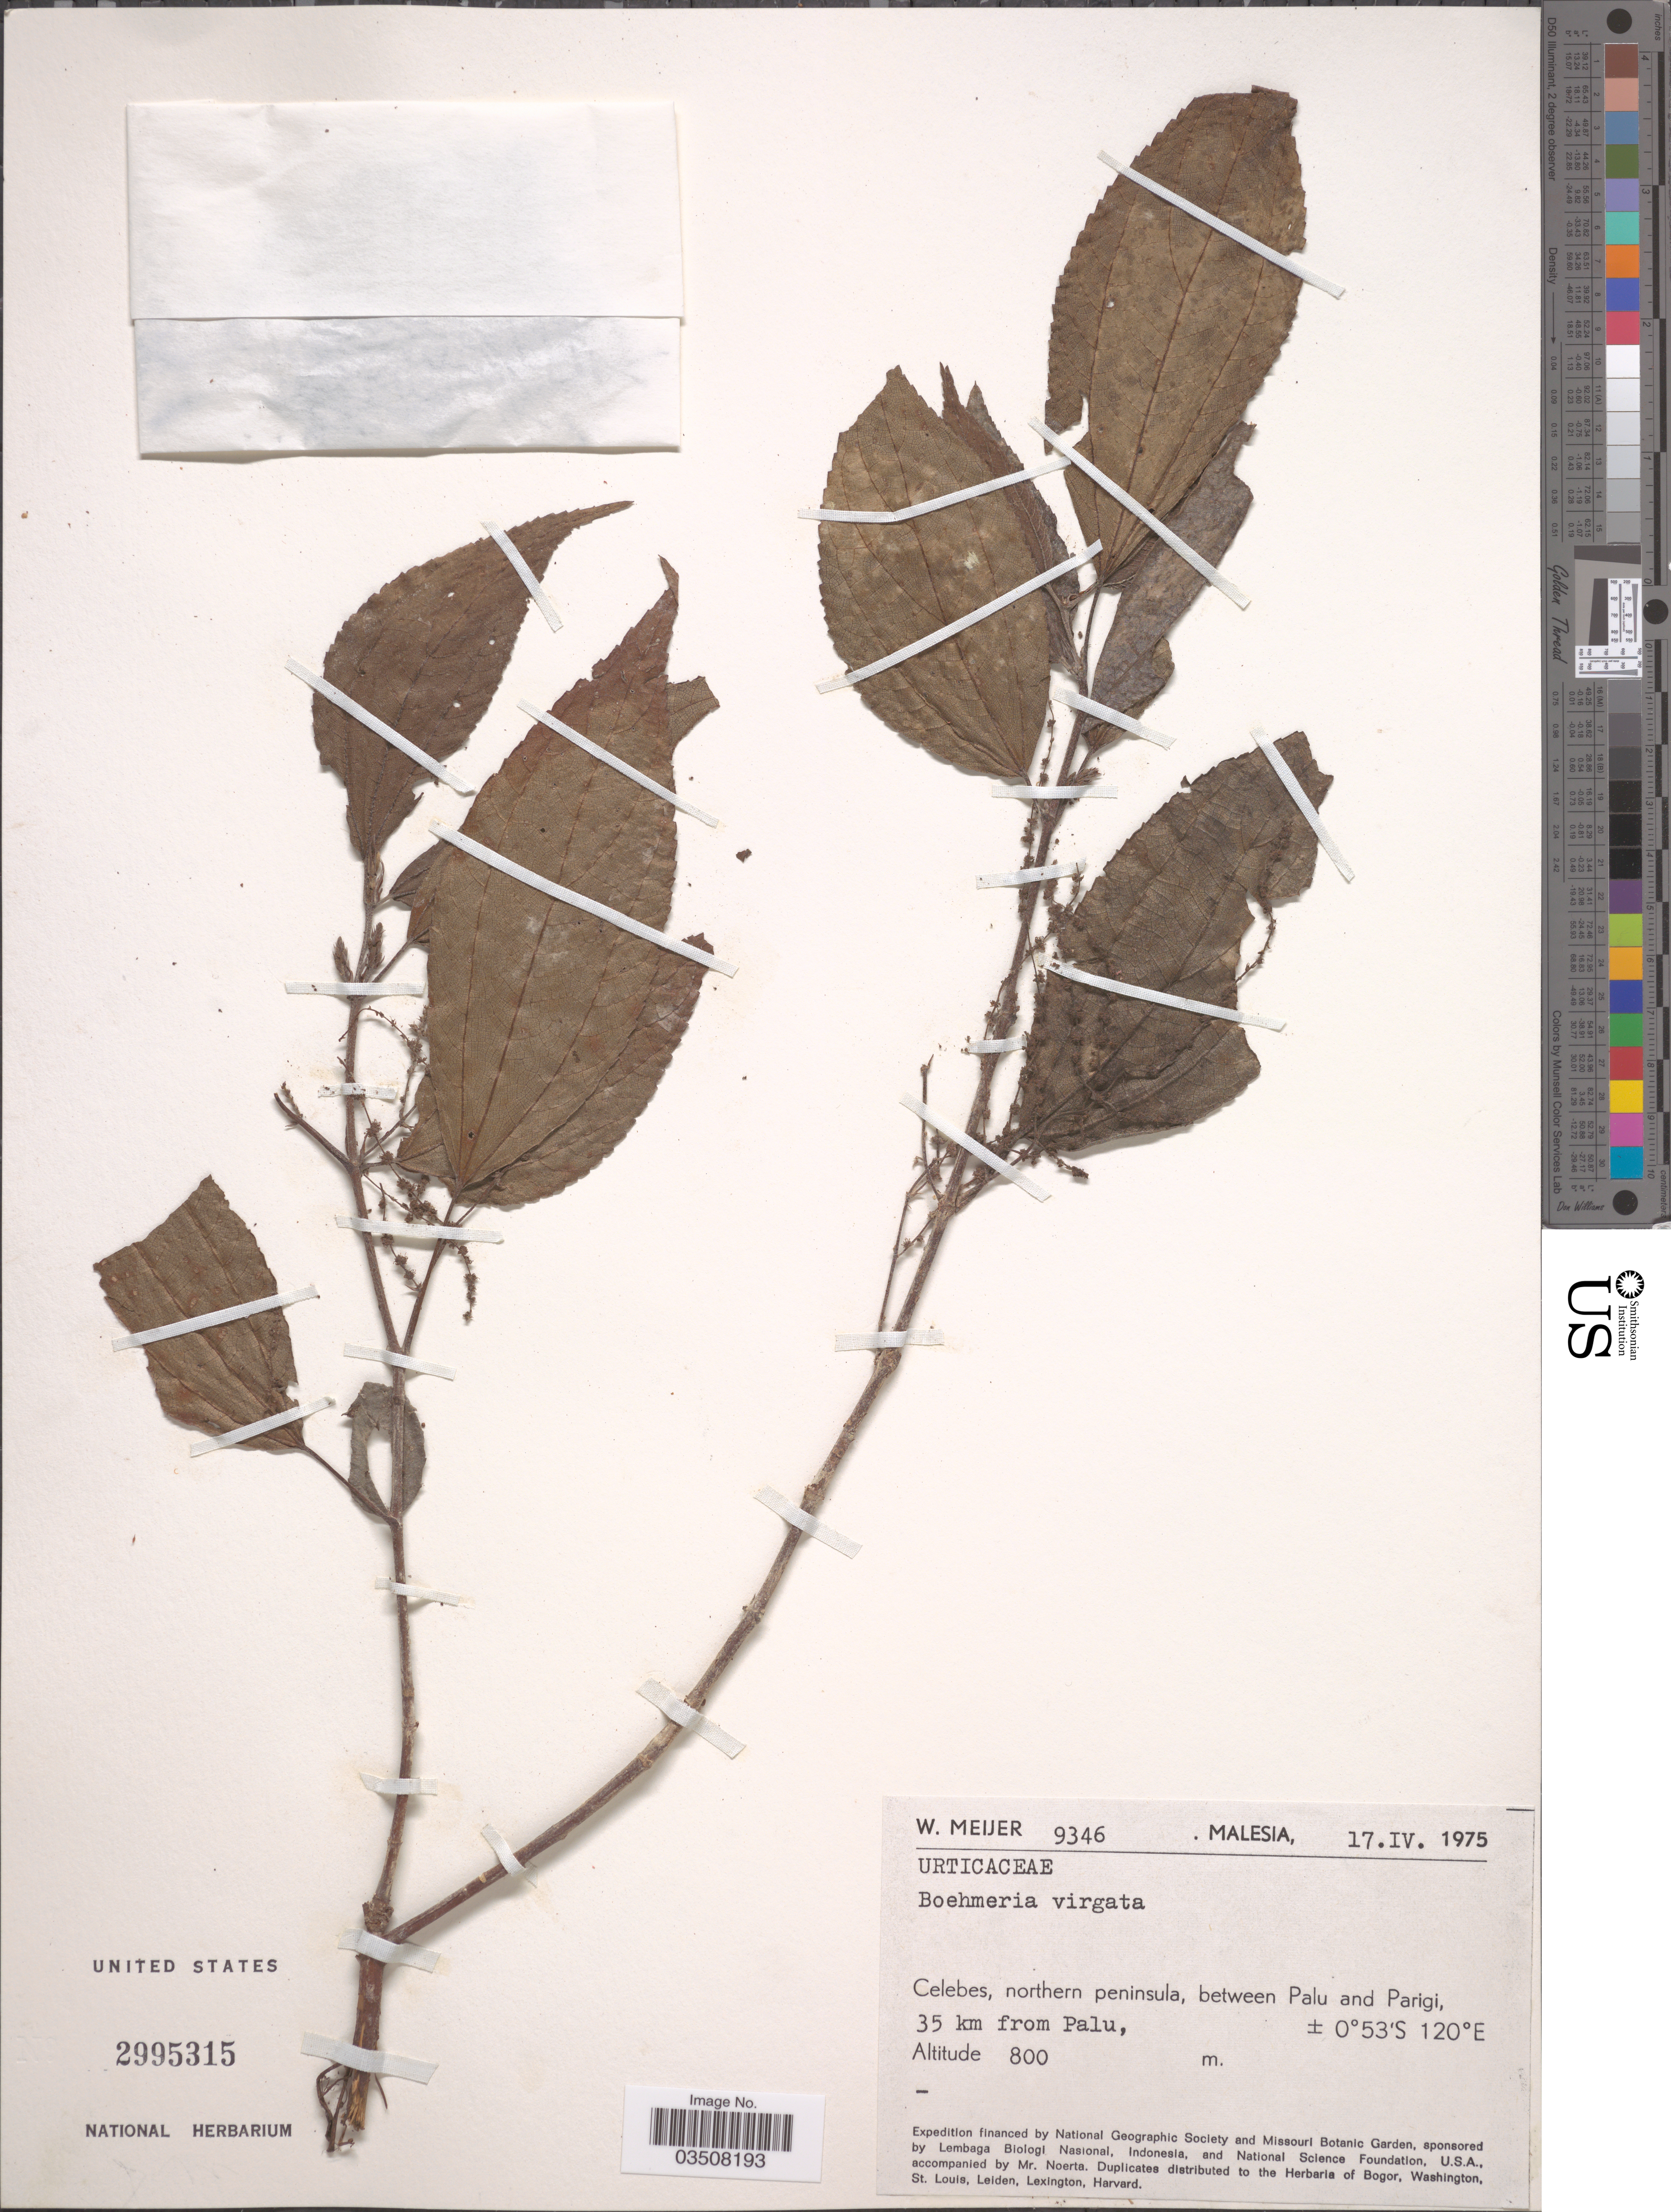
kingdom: Plantae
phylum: Tracheophyta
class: Magnoliopsida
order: Rosales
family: Urticaceae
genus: Boehmeria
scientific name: Boehmeria virgata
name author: (G. Forst.) Guill.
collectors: W. Meijer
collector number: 9346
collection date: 1975-04-17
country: Malaysia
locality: Malesia. Celebes, northern peninsula, between Palu and Parigi, 35 km from Palu.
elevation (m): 800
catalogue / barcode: US 2995315